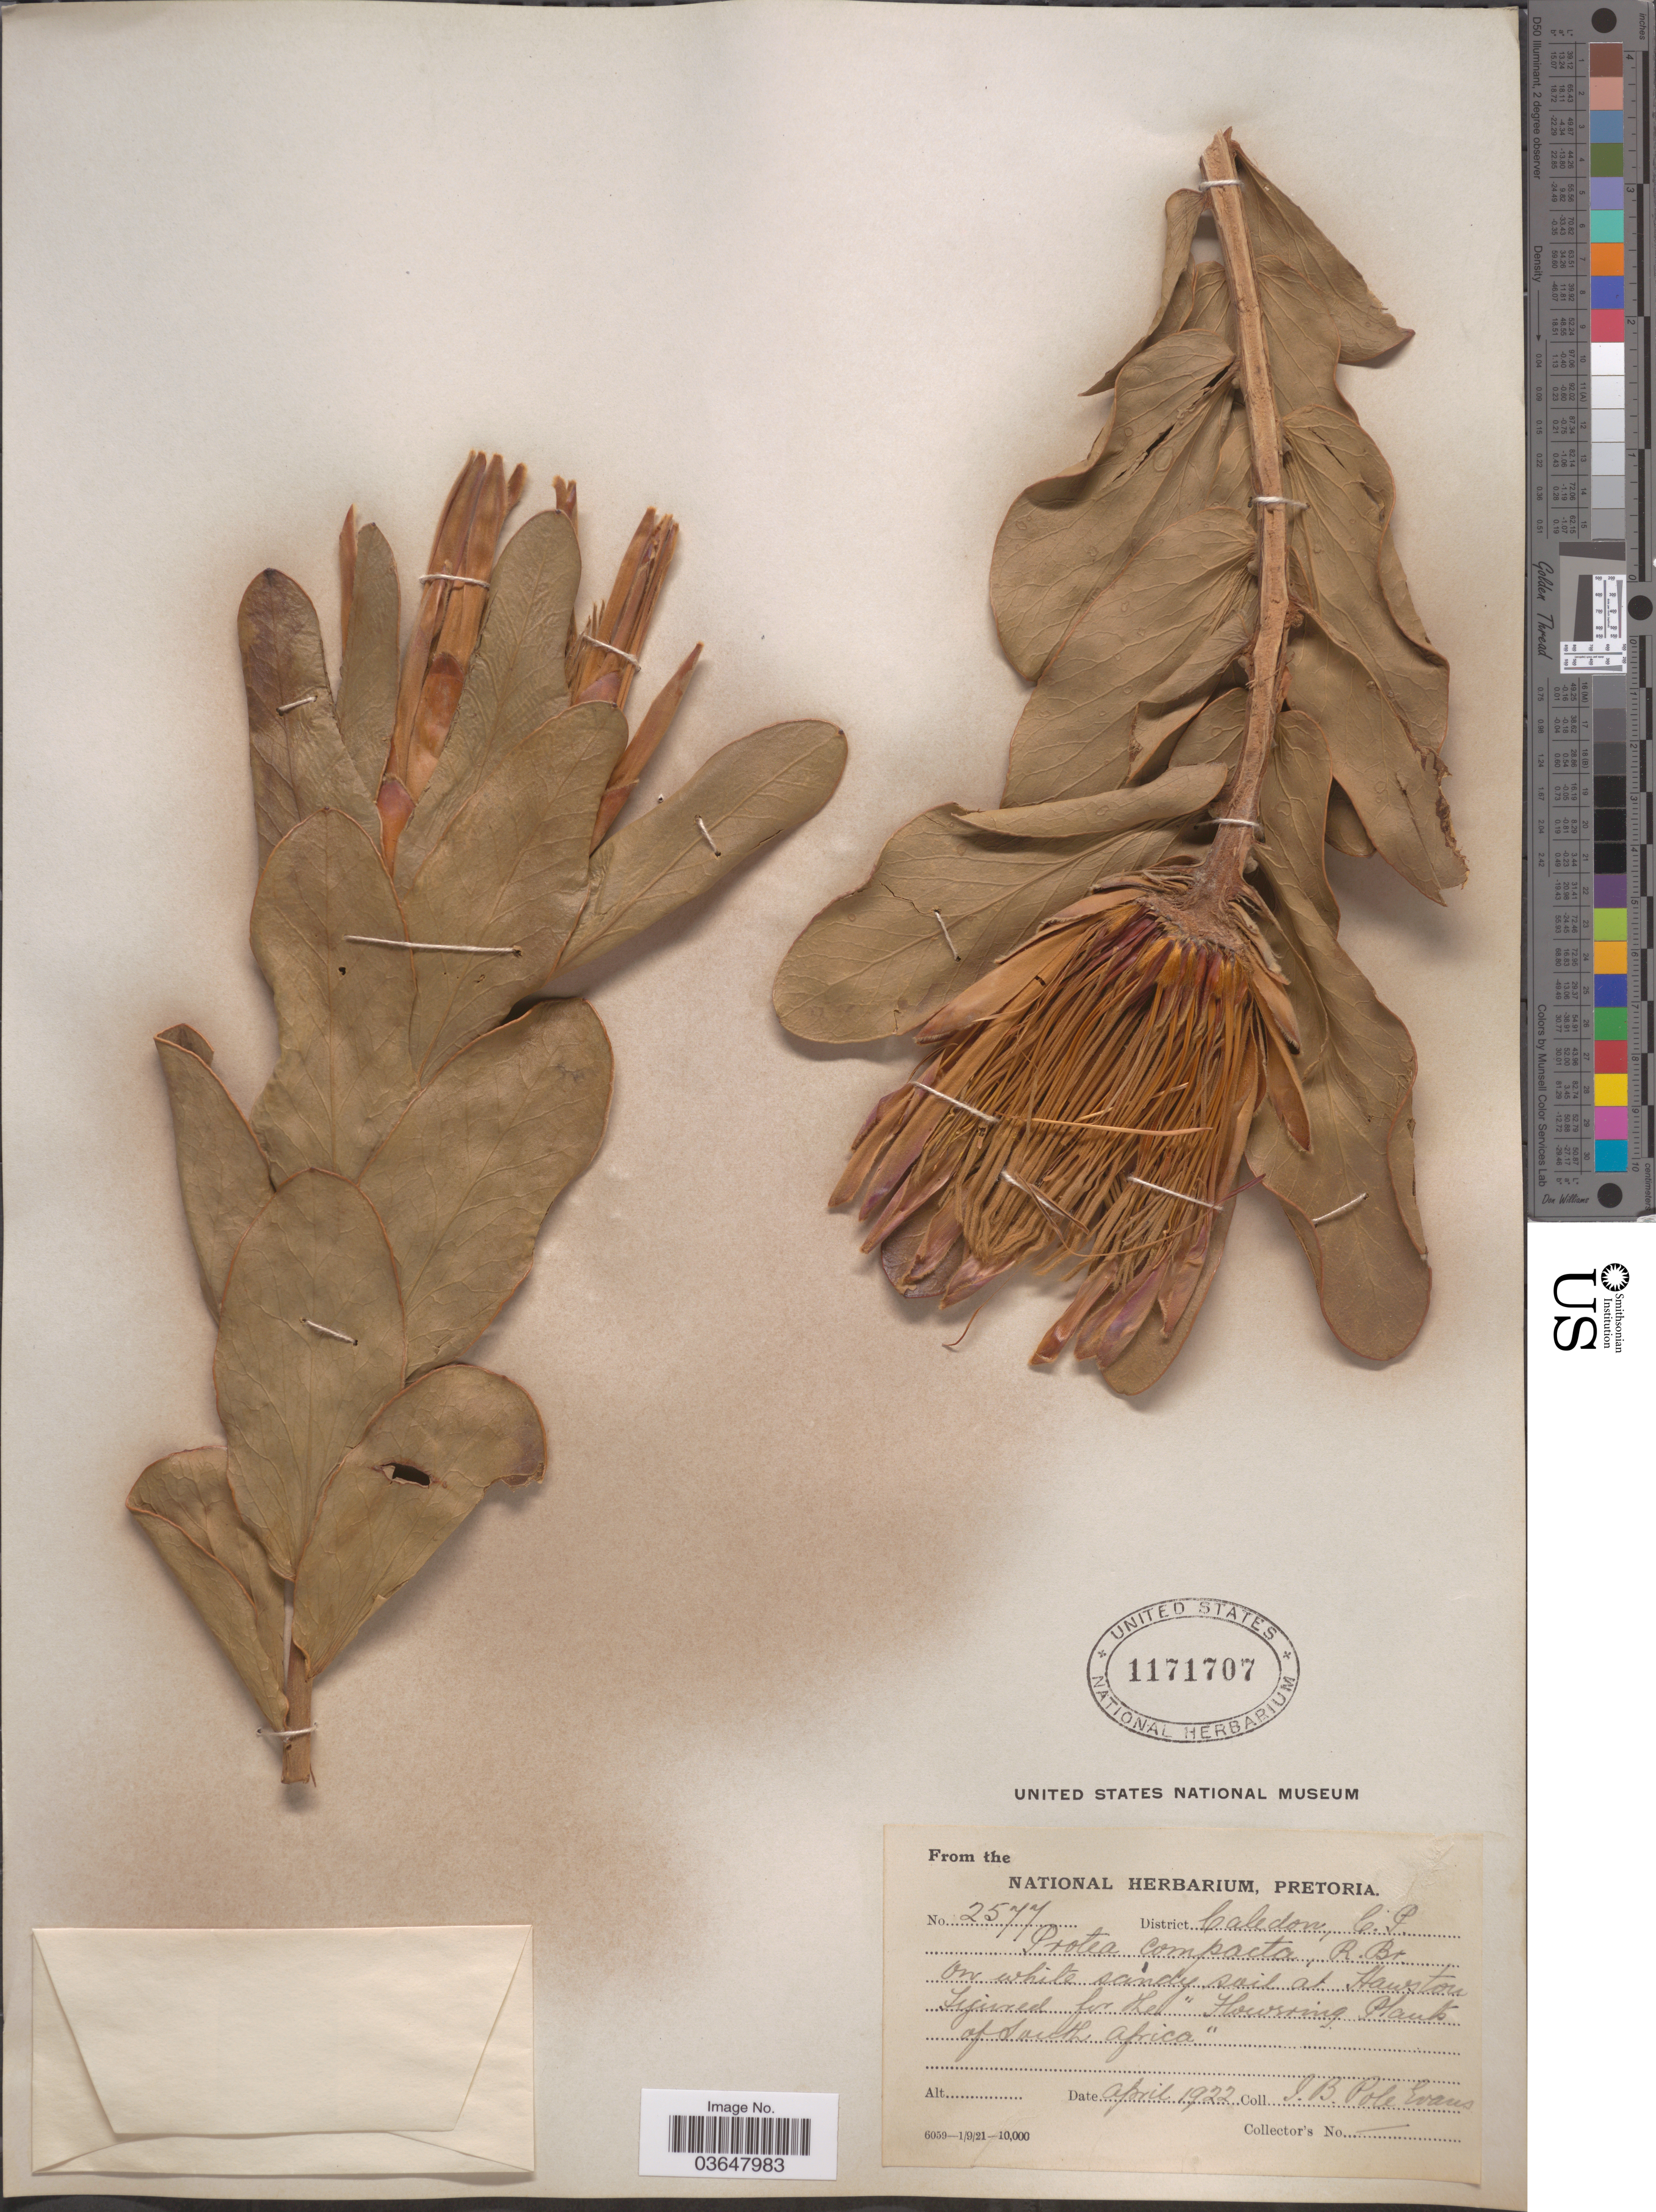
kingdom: Plantae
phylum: Tracheophyta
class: Magnoliopsida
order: Proteales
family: Proteaceae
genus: Protea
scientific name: Protea compacta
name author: R. Br.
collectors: I. B. Pole-Evans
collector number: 2577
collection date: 1922-04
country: South Africa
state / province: Western Cape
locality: District Caledon, C.P. On white sandy soil at Hawston Sijured [interpreted] for the "Flowering Plants of South Africa".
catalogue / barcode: US 1171707